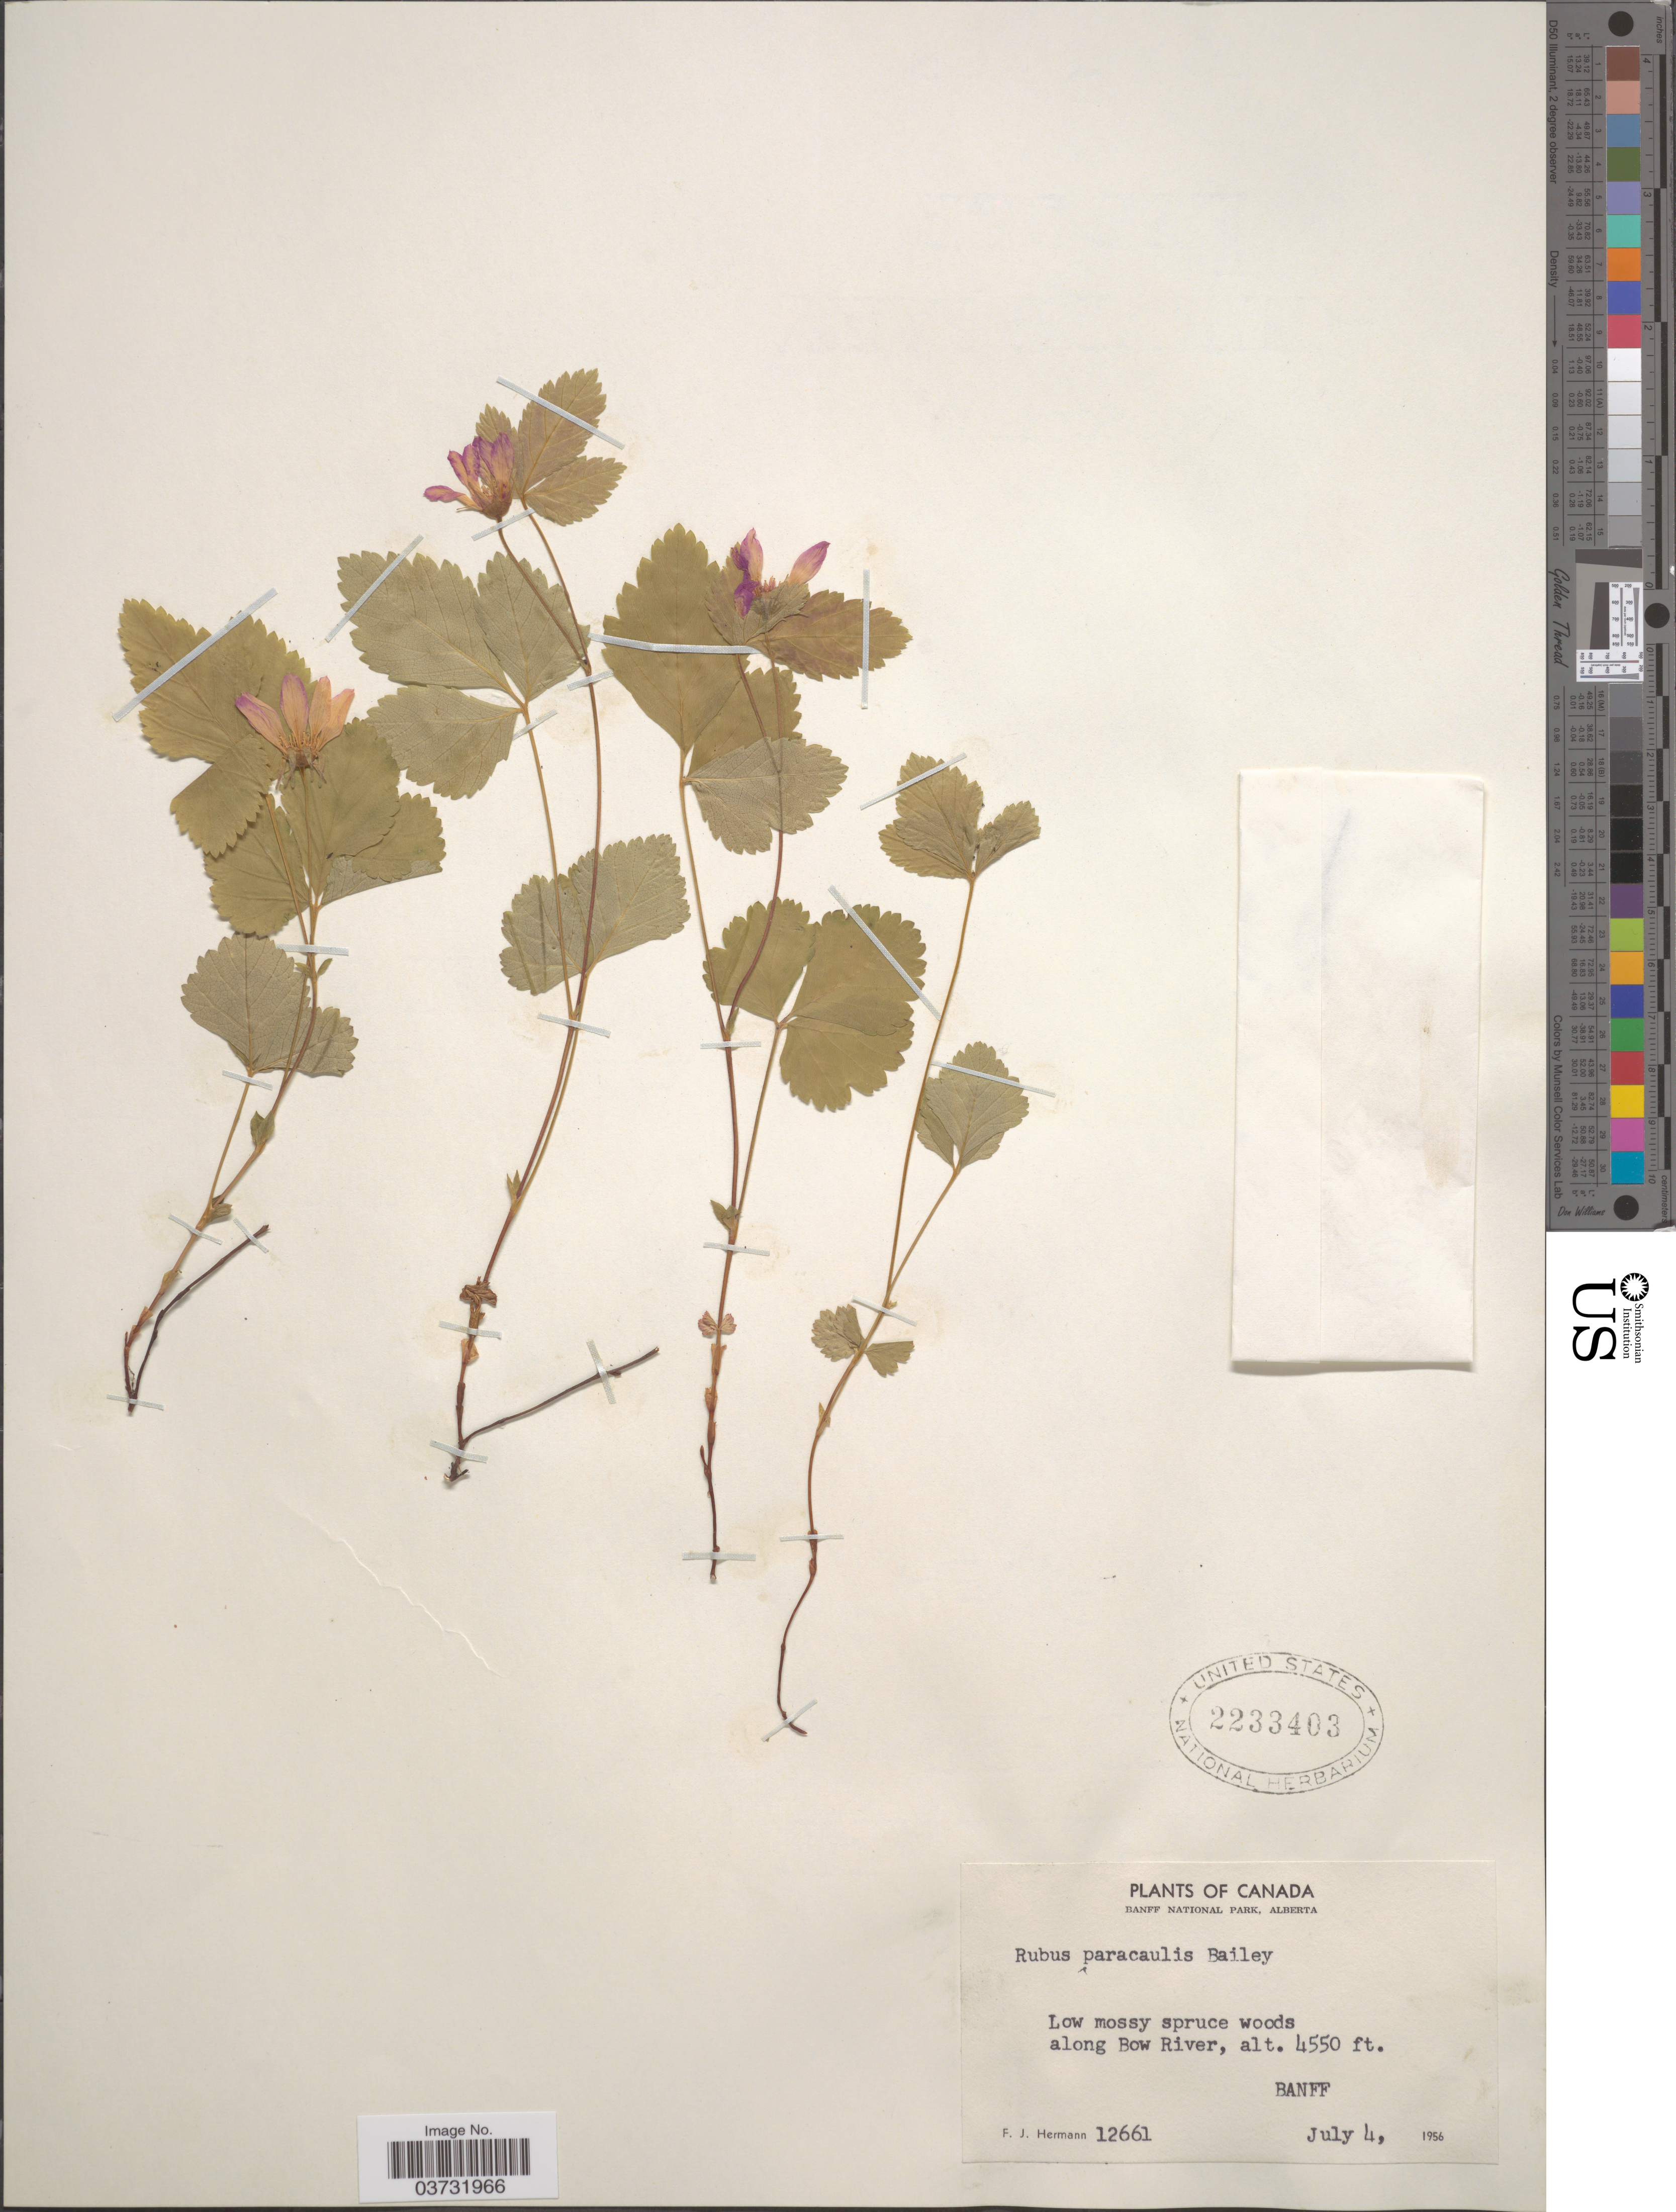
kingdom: Plantae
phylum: Tracheophyta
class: Magnoliopsida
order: Rosales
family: Rosaceae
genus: Rubus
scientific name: Rubus paracaulis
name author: L.H. Bailey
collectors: F. J. Hermann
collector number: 12661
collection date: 1956-07-04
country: Canada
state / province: Alberta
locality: Banff Natioinal Park. Along Bow River. Banff.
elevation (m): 1387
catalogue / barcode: US 2233403